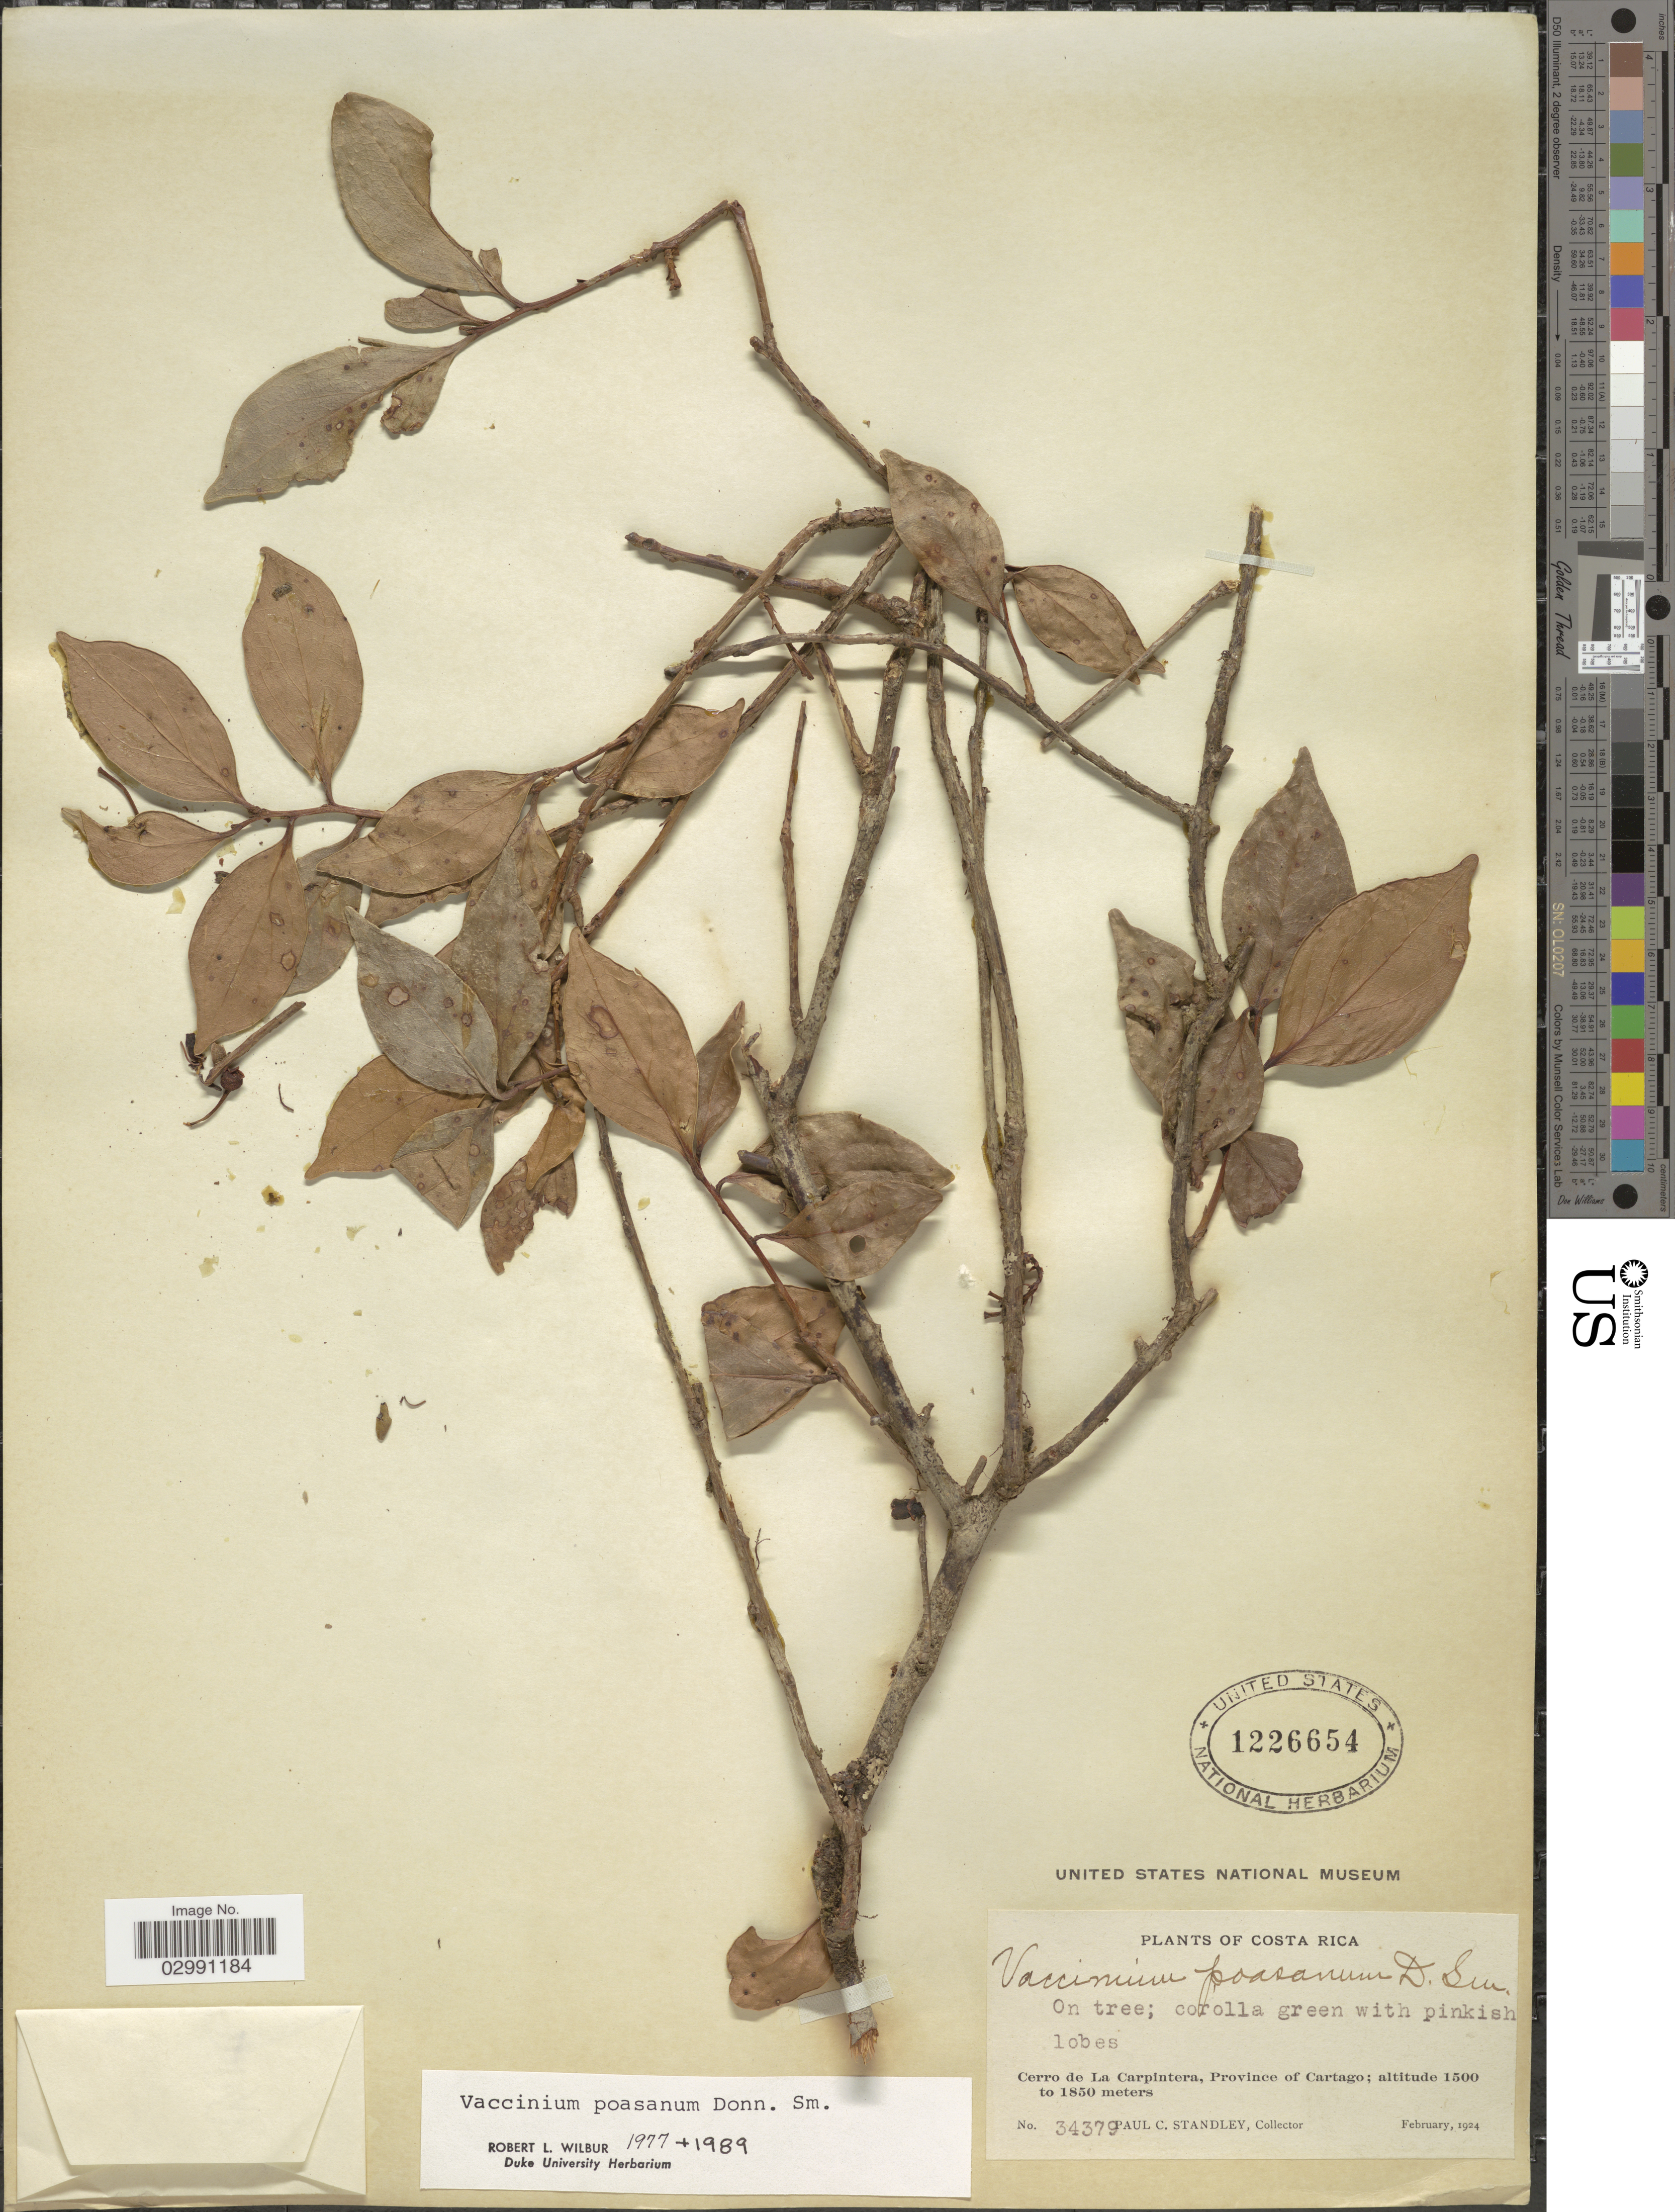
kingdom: Plantae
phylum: Tracheophyta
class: Magnoliopsida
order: Ericales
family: Ericaceae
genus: Vaccinium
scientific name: Vaccinium poasanum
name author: Donn. Sm.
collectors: P. C. Standley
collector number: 34379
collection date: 1924-02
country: Costa Rica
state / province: Cartago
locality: Cerro de La Carpintera.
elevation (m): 1500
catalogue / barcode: US 1226654